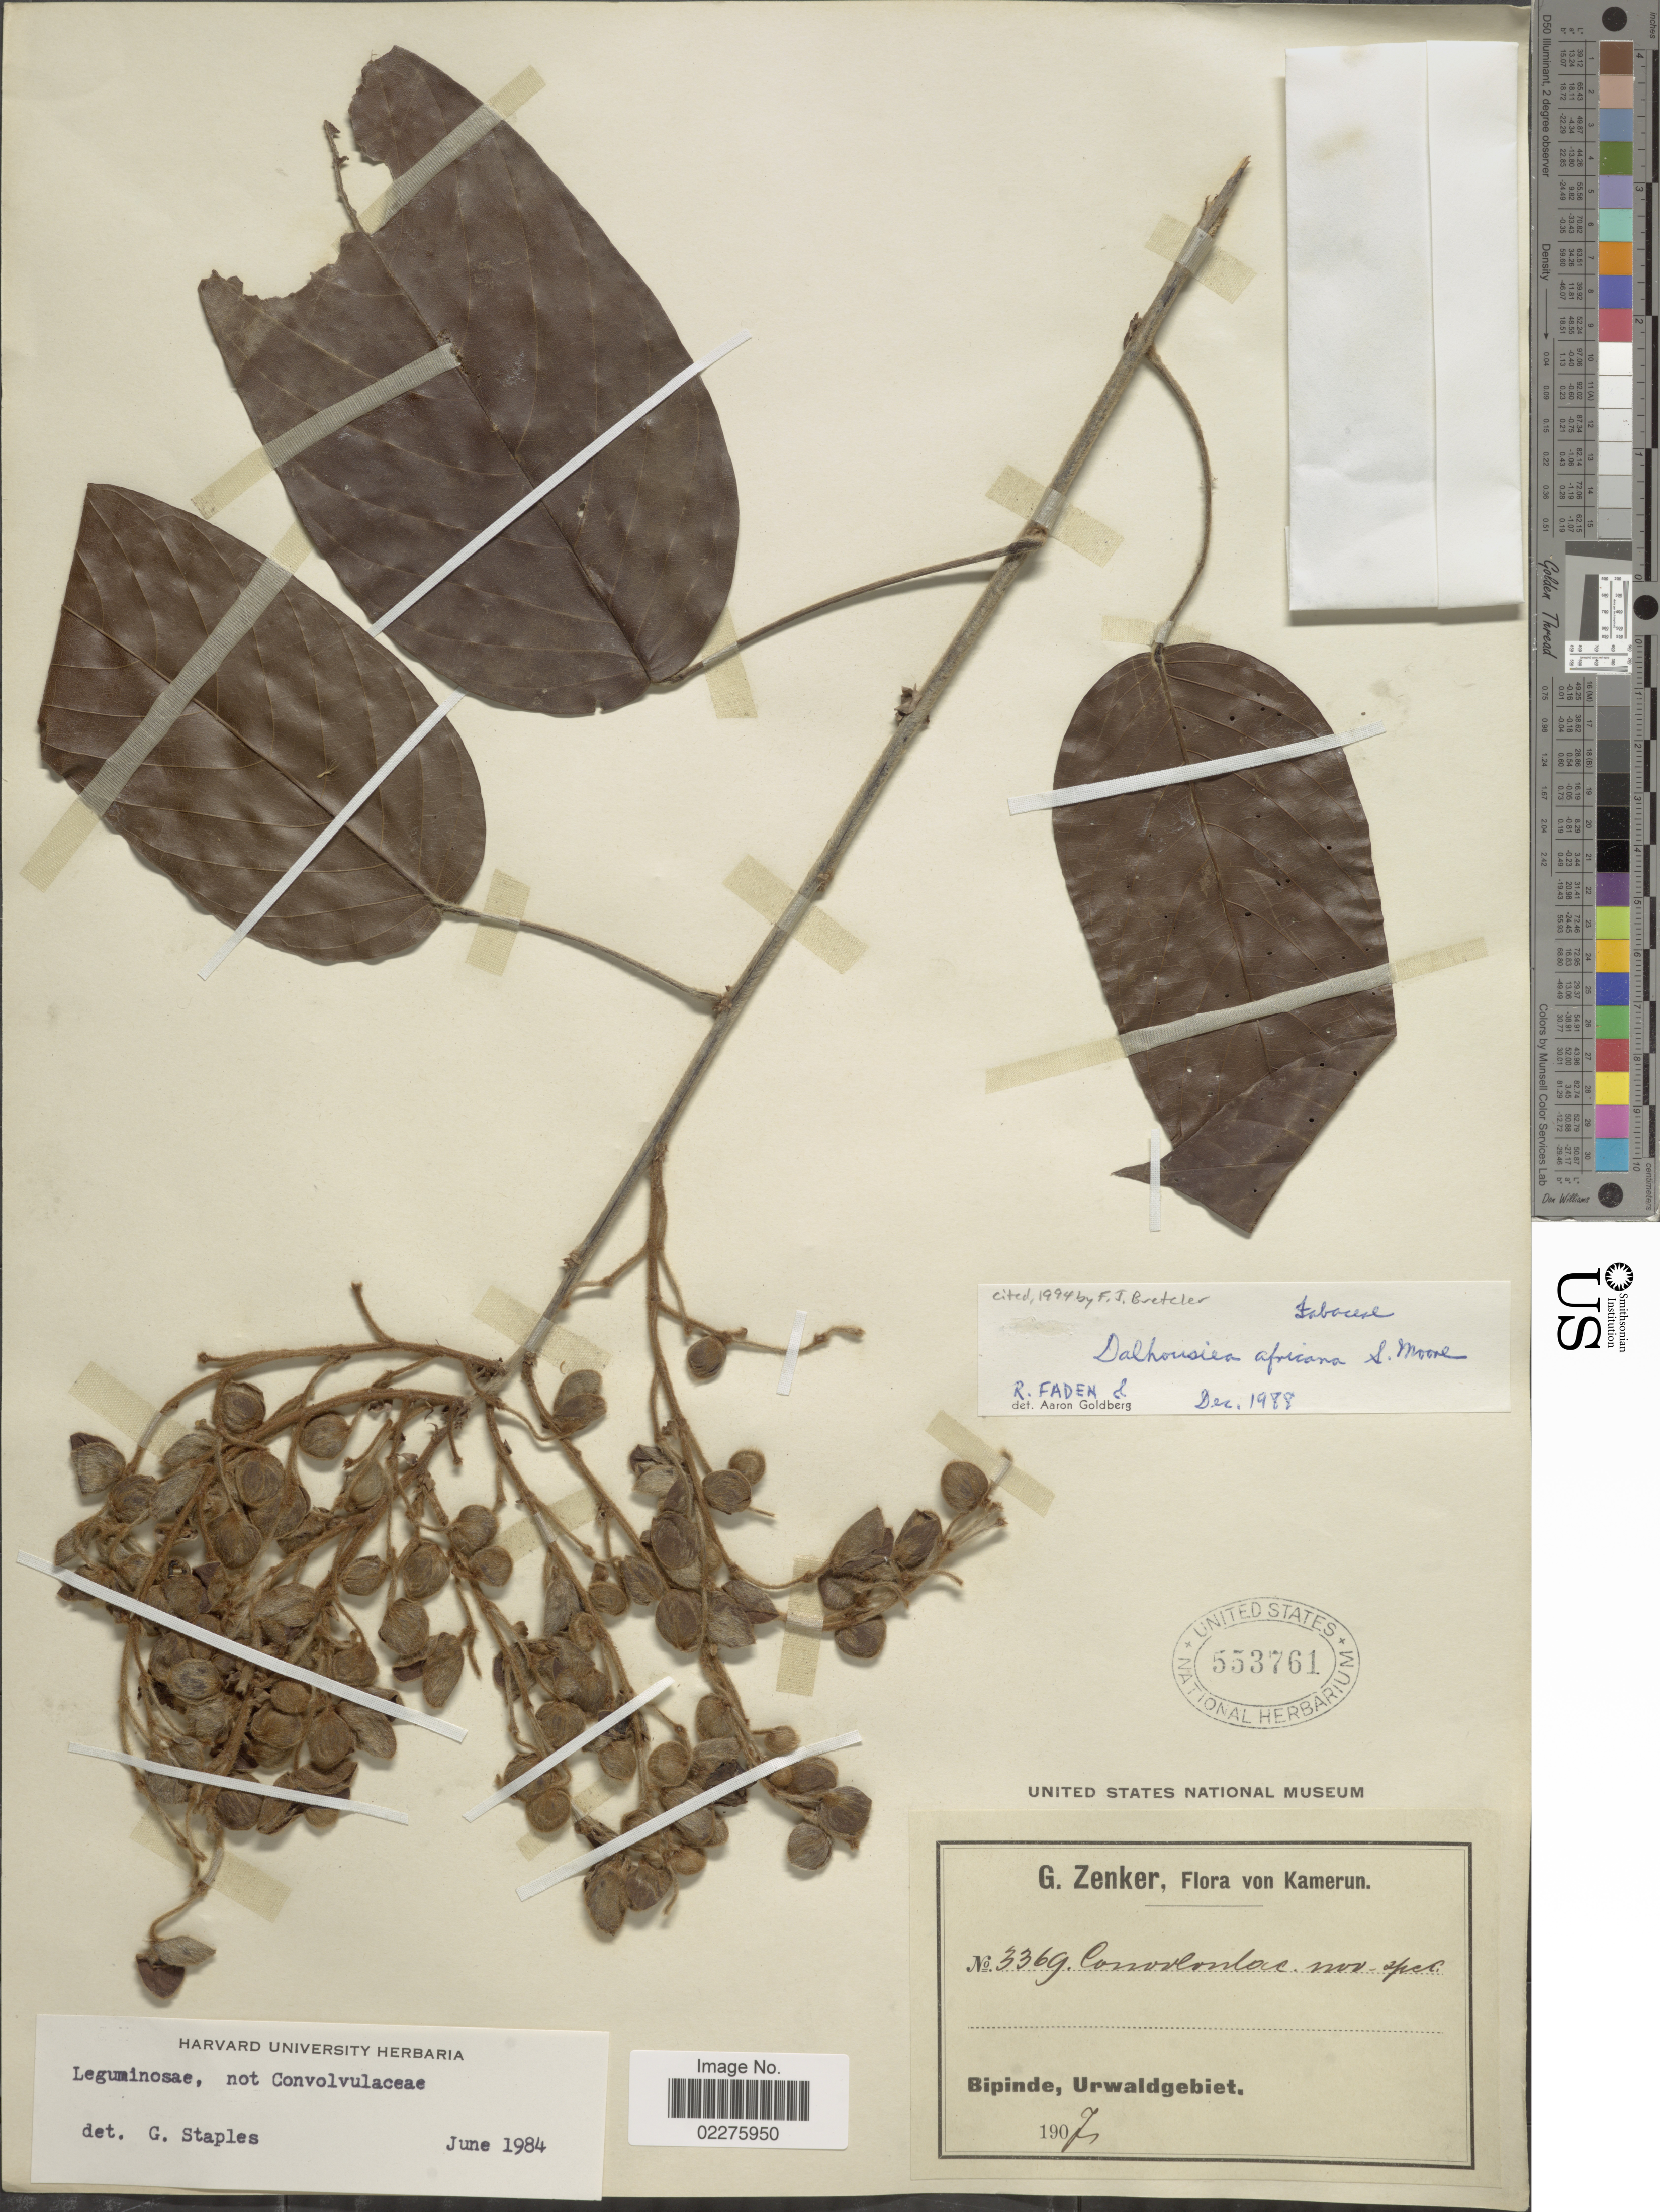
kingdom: Plantae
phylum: Tracheophyta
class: Magnoliopsida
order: Fabales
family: Fabaceae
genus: Dalhousiea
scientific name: Dalhousiea africana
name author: S. Moore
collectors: G. A. Zenker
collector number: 3369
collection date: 1907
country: Cameroon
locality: Bipinde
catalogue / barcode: US 553761